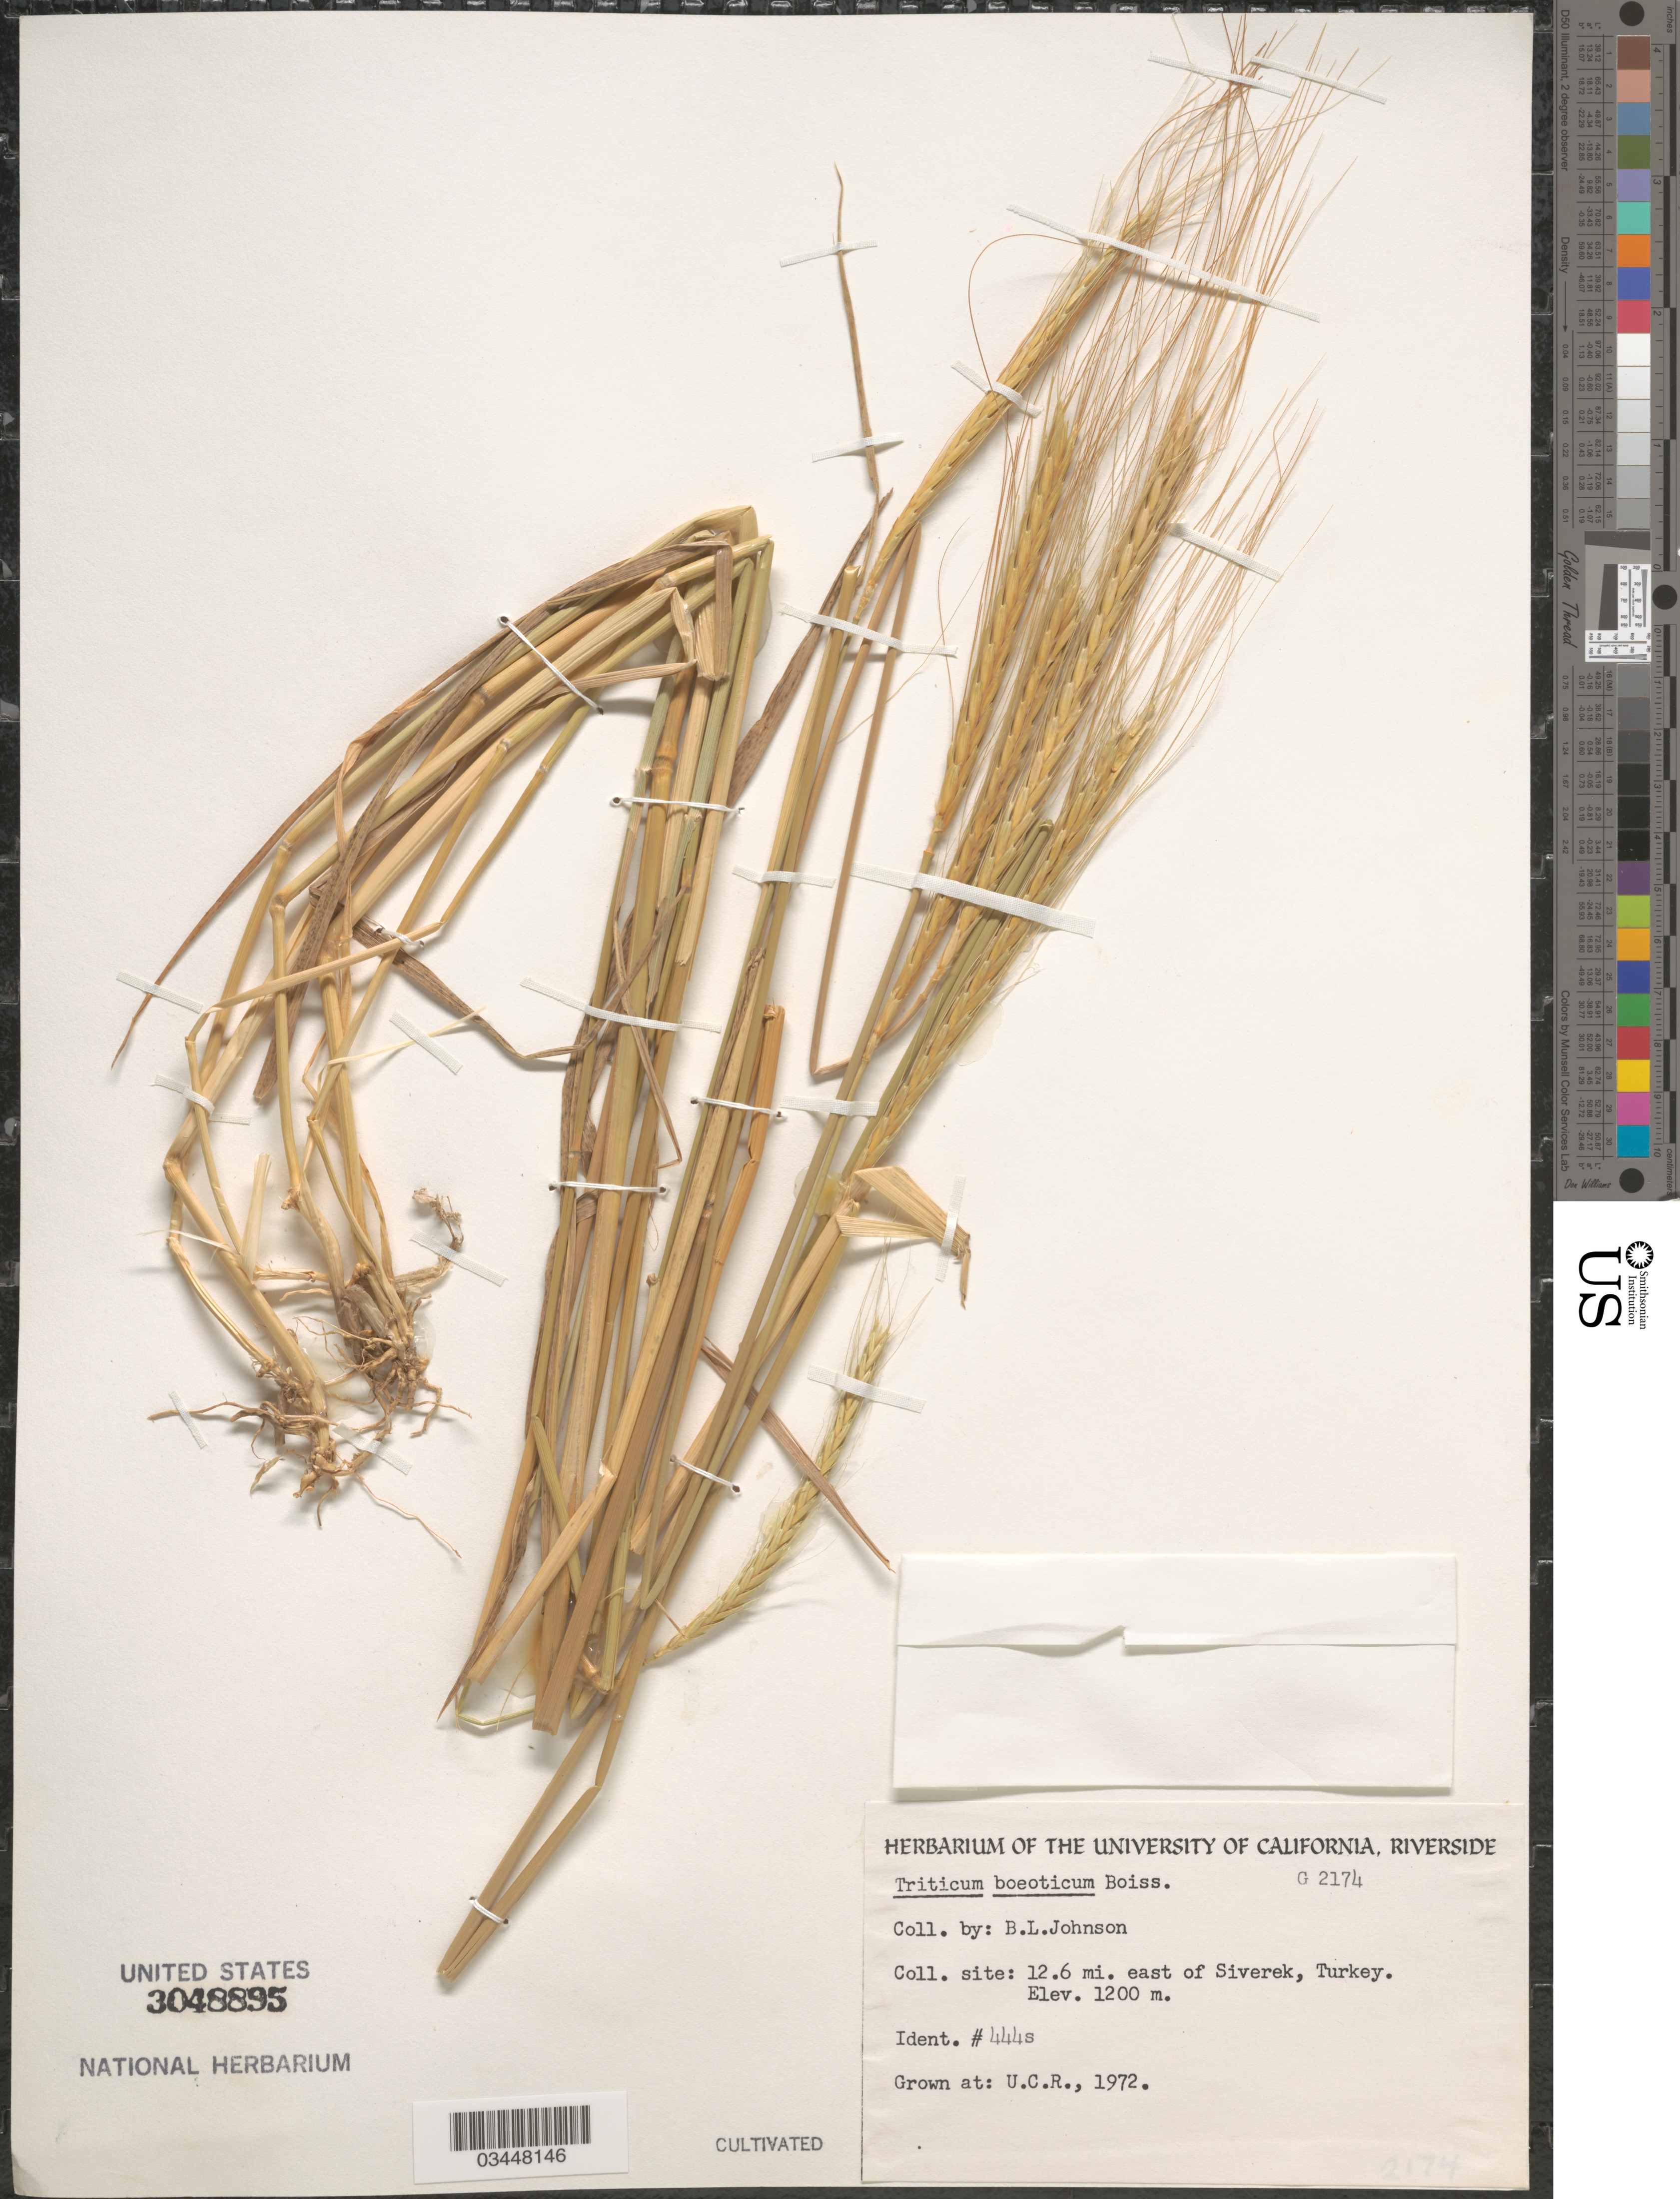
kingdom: Plantae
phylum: Tracheophyta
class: Liliopsida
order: Poales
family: Poaceae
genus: Triticum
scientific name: Triticum boeoticum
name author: Boiss.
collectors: ex herb. Univ. of California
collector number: G2174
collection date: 1972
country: United States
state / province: California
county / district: Riverside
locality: U.C.R.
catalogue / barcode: US 3048895